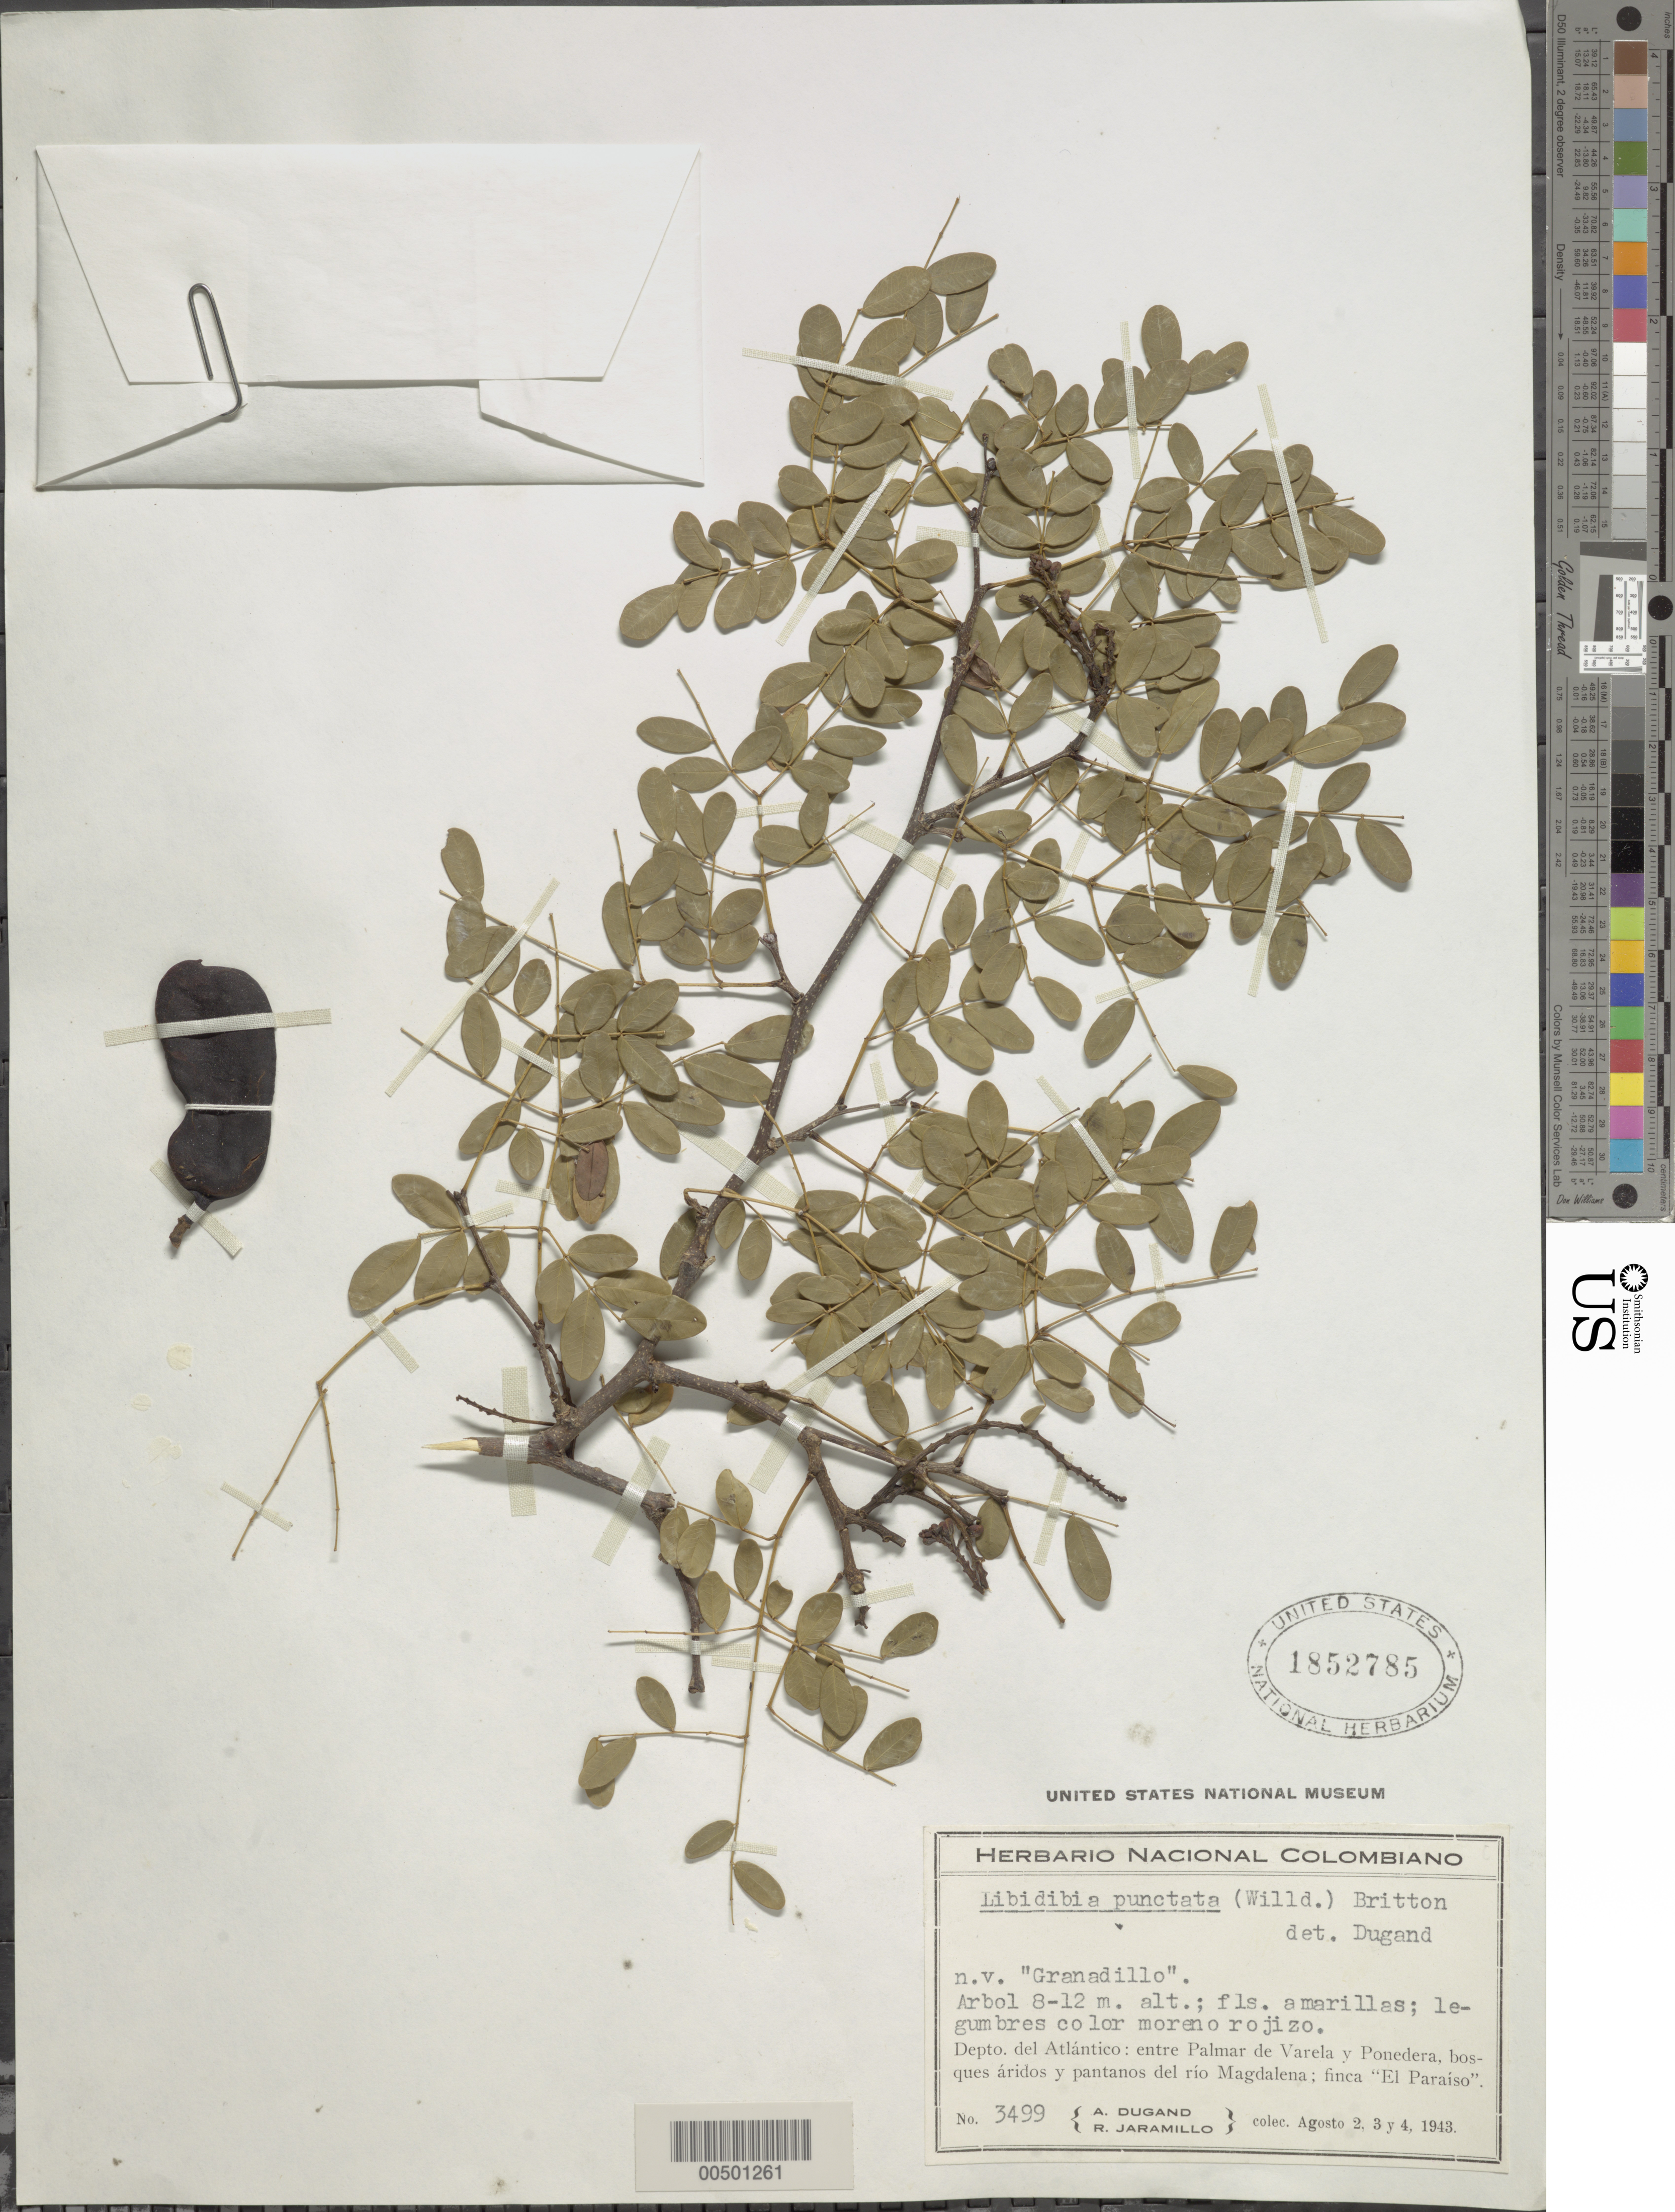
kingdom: Plantae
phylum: Tracheophyta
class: Magnoliopsida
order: Fabales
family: Fabaceae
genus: Libidibia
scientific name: Libidibia punctata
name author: (Willd.) Britton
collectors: A. Dugand G. & R. Jaramillo M.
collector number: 3499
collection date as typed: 02 Aug 1943 to 04 Aug 1943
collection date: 1943-08-02/1943-08-04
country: Colombia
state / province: Atlántico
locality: Entre Palmar de Varela y Ponedera, Bosques Aridos y Pantanos del Rio Magdalena; Finca "El Paraiso"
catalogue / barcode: US 1852785